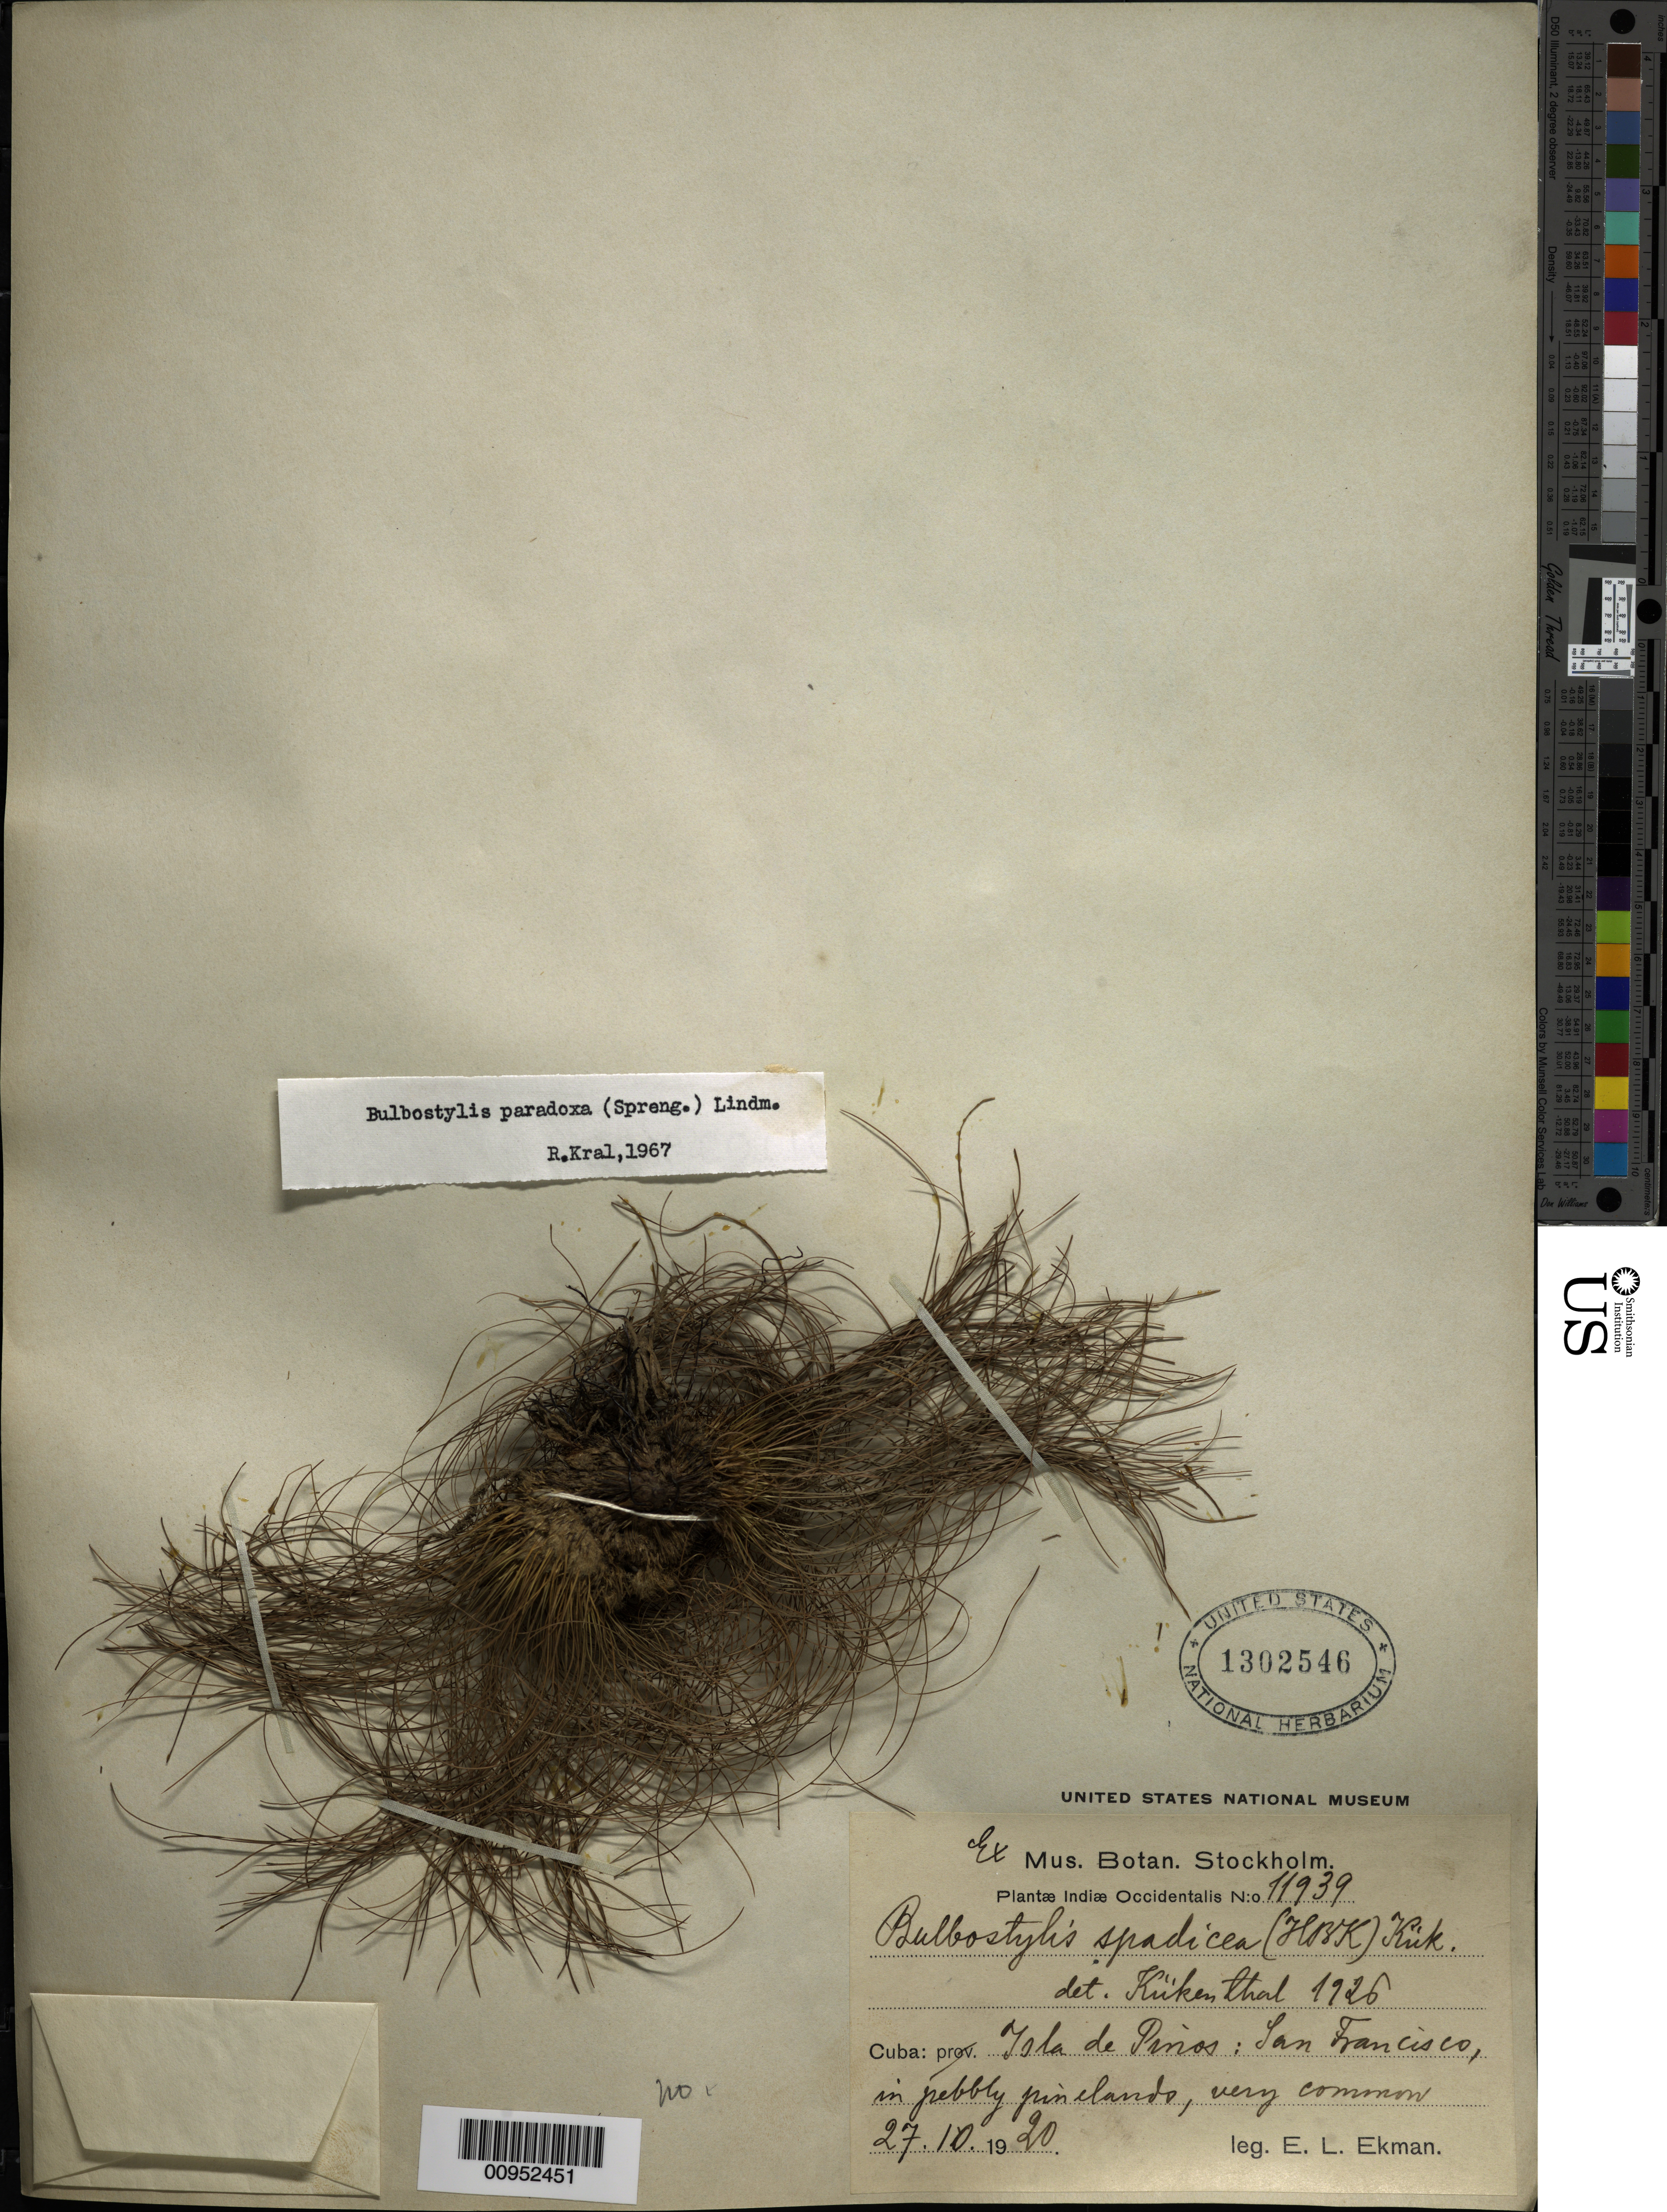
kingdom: Plantae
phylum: Tracheophyta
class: Liliopsida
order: Poales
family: Cyperaceae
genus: Bulbostylis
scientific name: Bulbostylis paradoxa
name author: (Spreng.) Lindm.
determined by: Kral, Robert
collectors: E. L. Ekman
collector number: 11939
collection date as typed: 27 Oct 1920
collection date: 1920-10-27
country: Cuba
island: Isla de la Juventud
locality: San Francisco, pinelands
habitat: In pebbly pinelands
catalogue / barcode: US 1302546